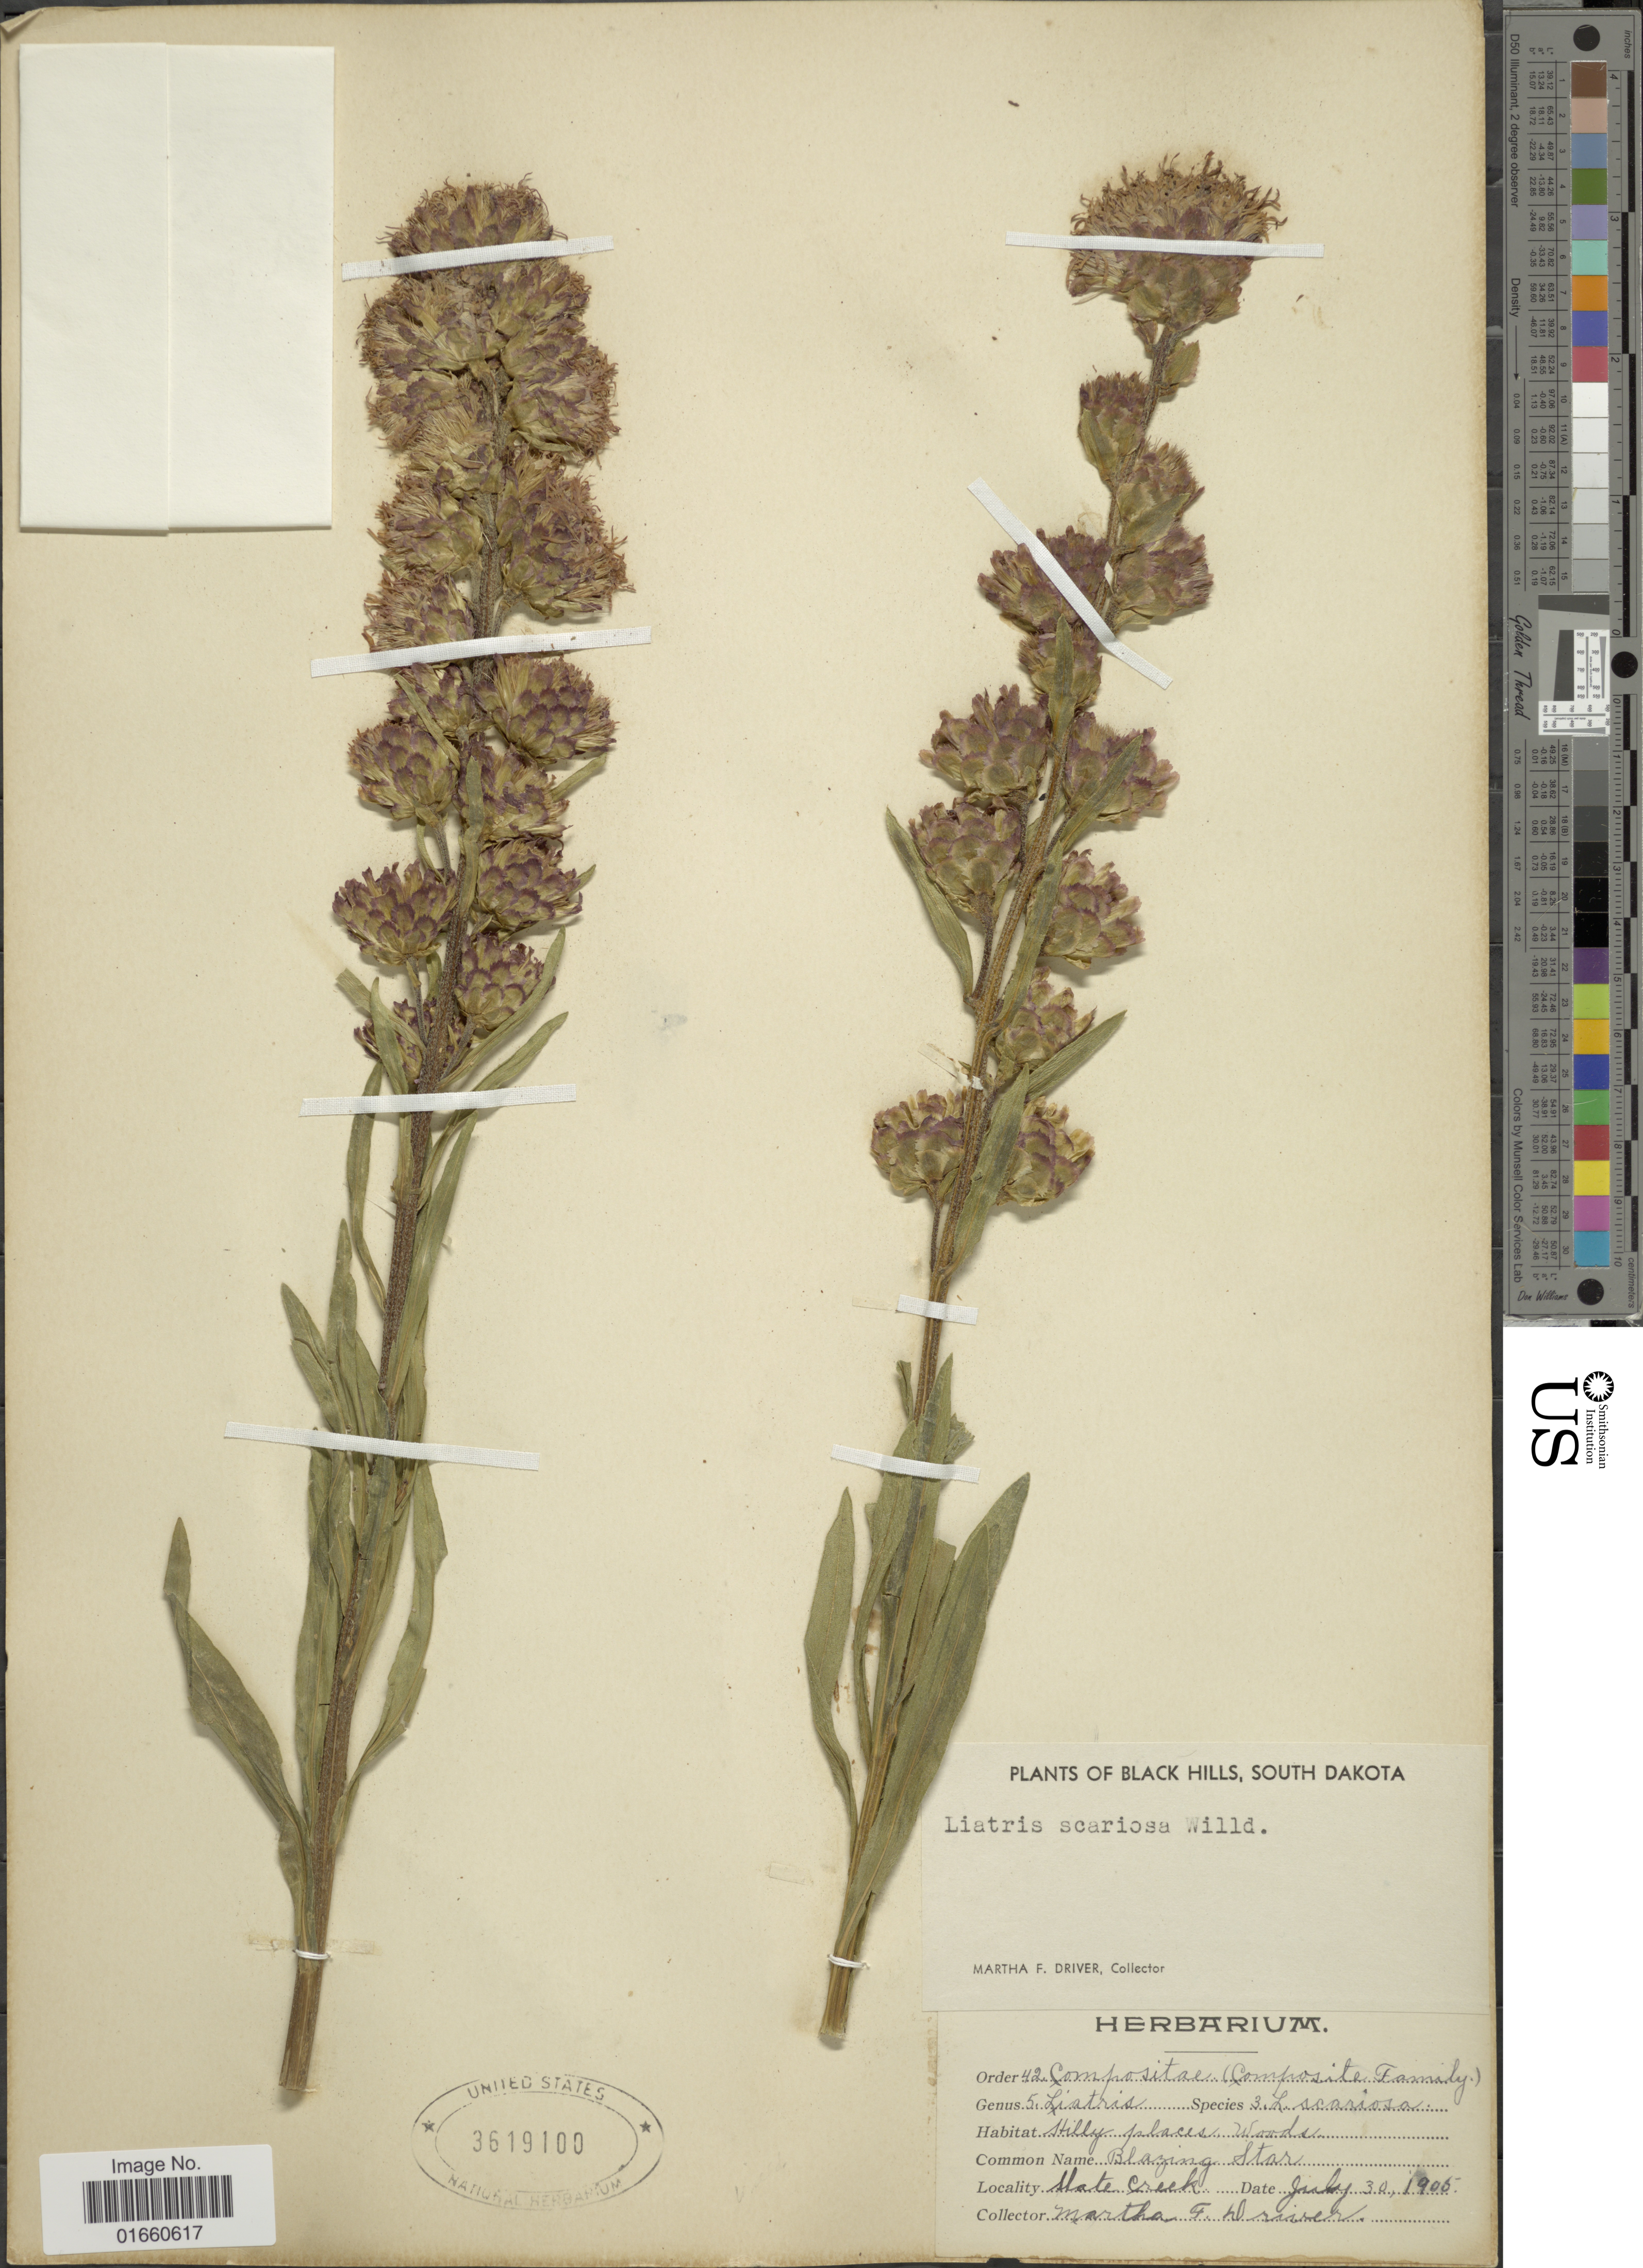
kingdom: Plantae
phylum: Tracheophyta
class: Magnoliopsida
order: Asterales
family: Asteraceae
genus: Liatris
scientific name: Liatris scariosa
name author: (L.) Willd.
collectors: M. Driver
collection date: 1905-07-30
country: United States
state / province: South Dakota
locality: Black Hills, Hilly places woods, Mate Creek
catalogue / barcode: US 3619100